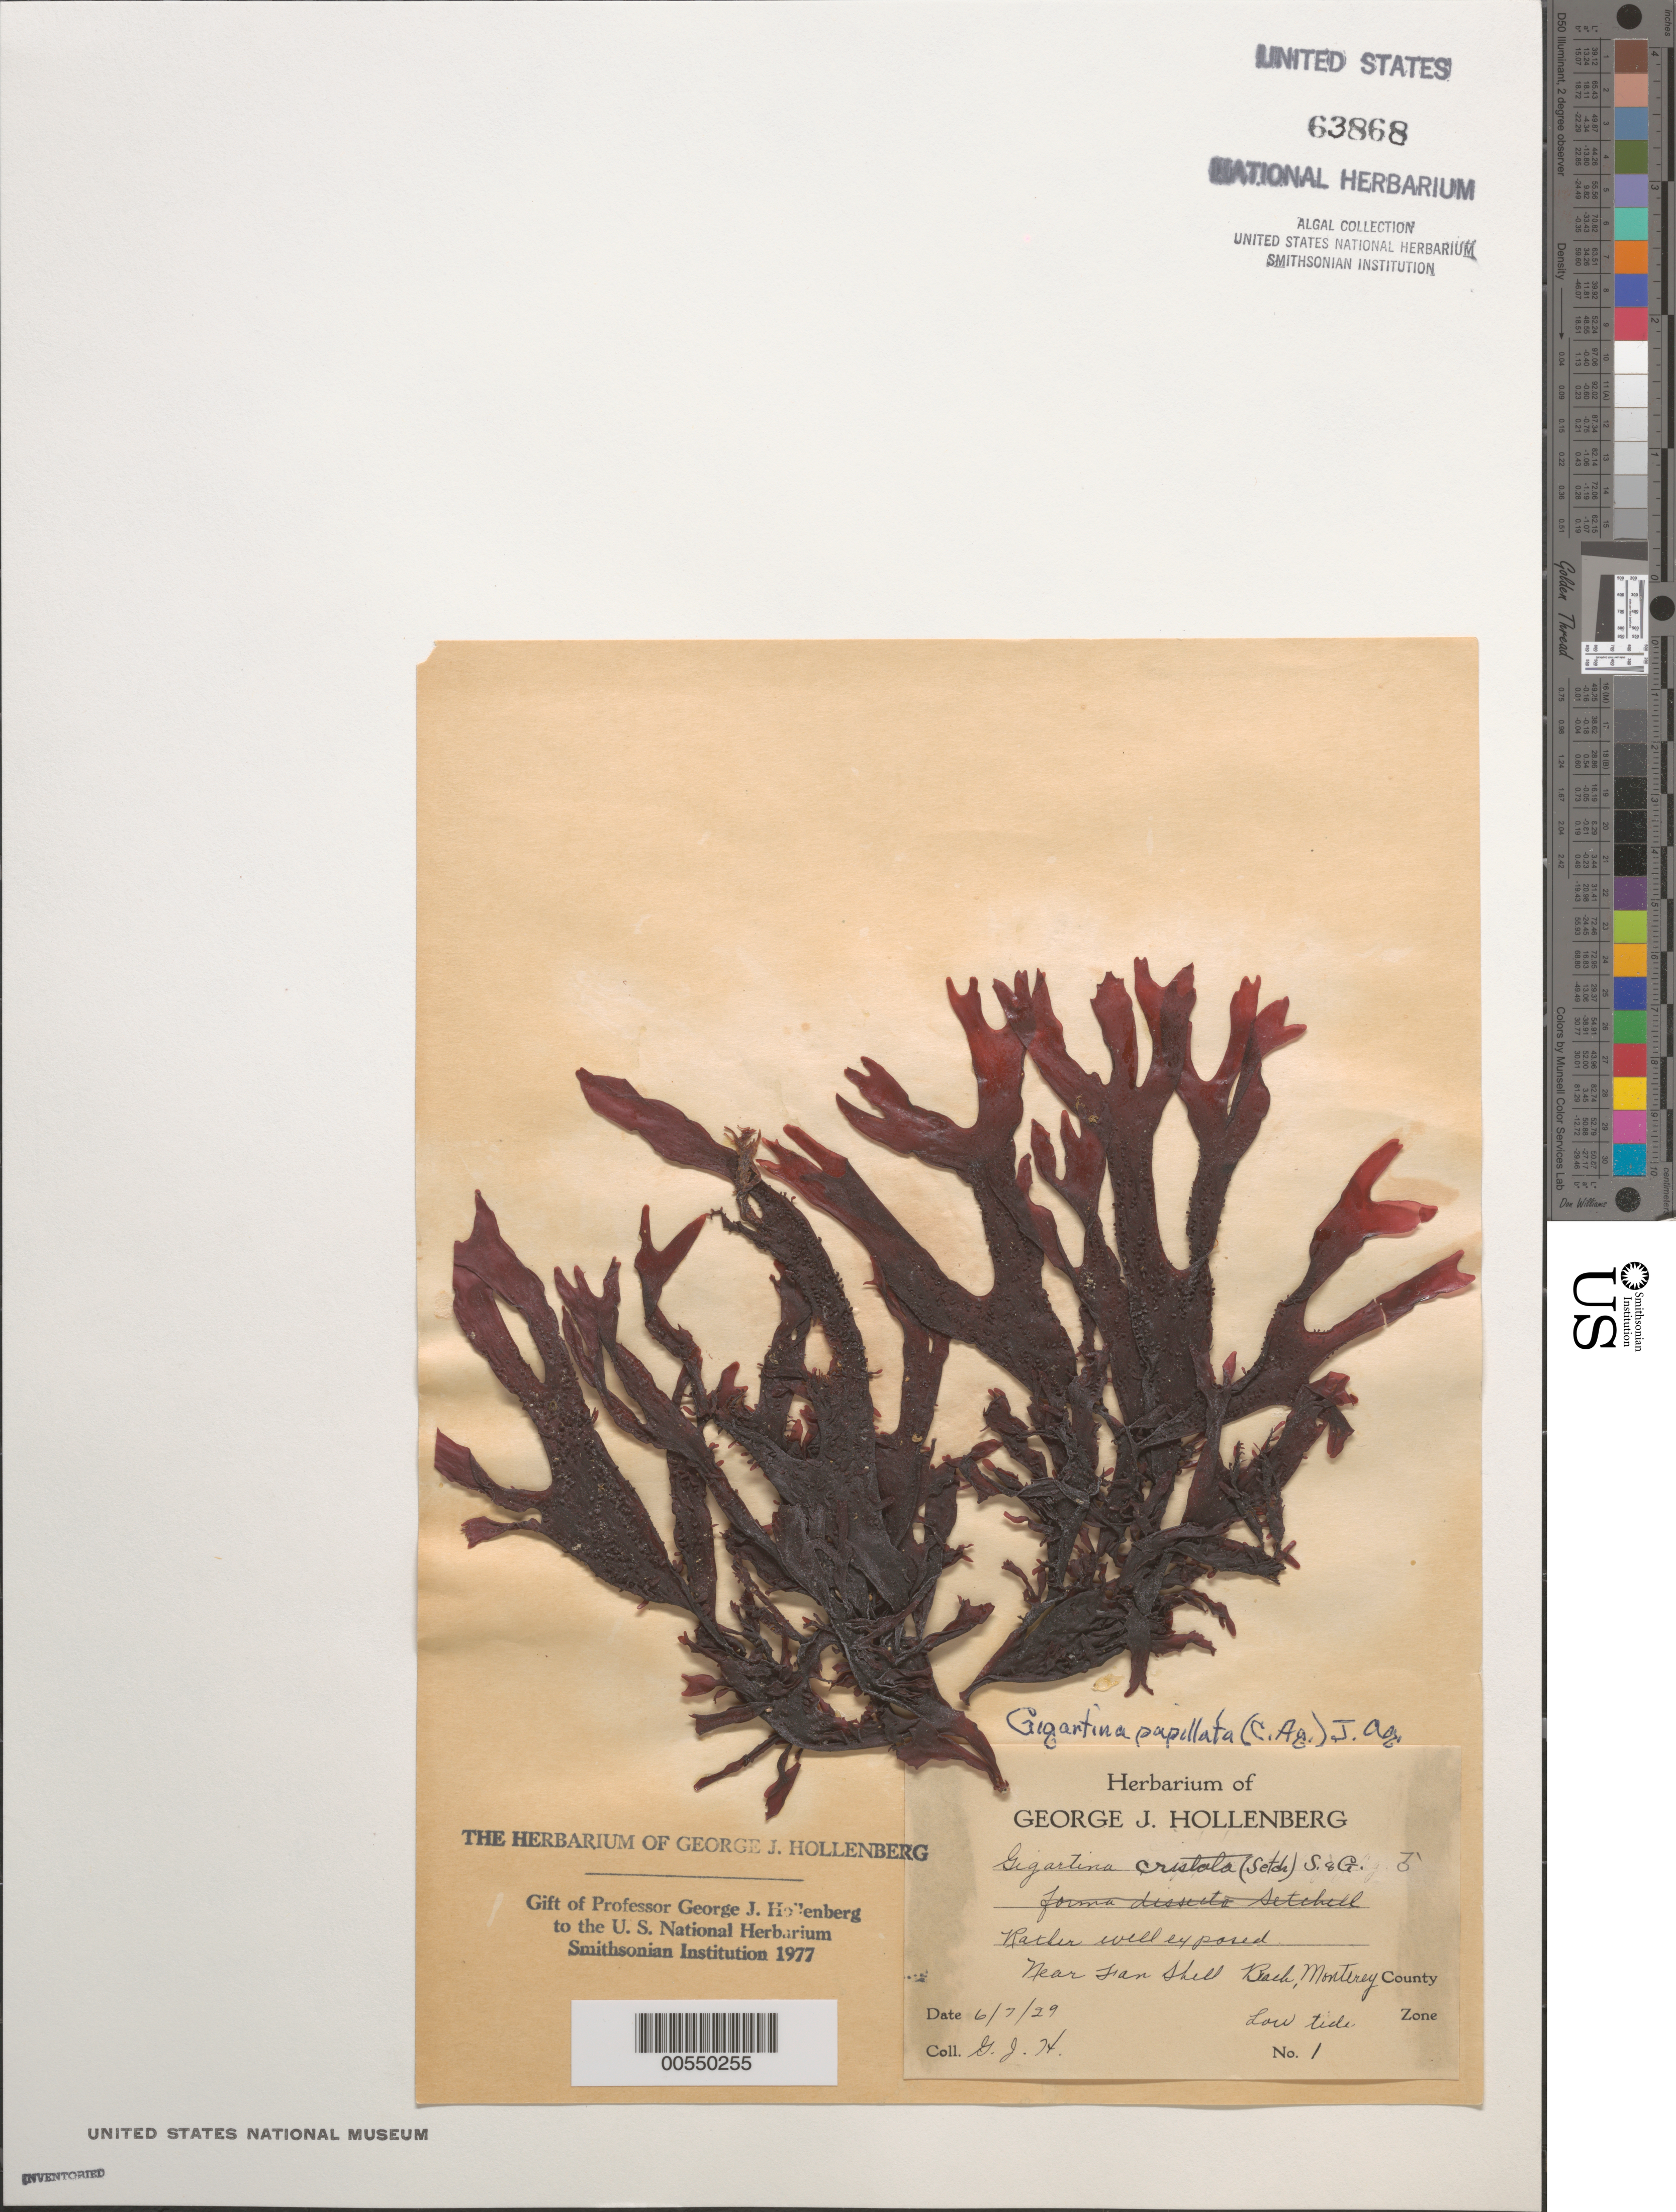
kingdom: Plantae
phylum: Rhodophyta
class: Florideophyceae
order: Gigartinales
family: Phyllophoraceae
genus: Mastocarpus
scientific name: Mastocarpus papillatus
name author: (C. Agardh) Kütz.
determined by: Algae name updating Project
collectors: G. Hollenberg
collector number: GJH 1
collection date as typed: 07 Jun 1929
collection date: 1929-06-07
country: United States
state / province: California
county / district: Monterey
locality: Near Fan Shell Beach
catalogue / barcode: US 63868